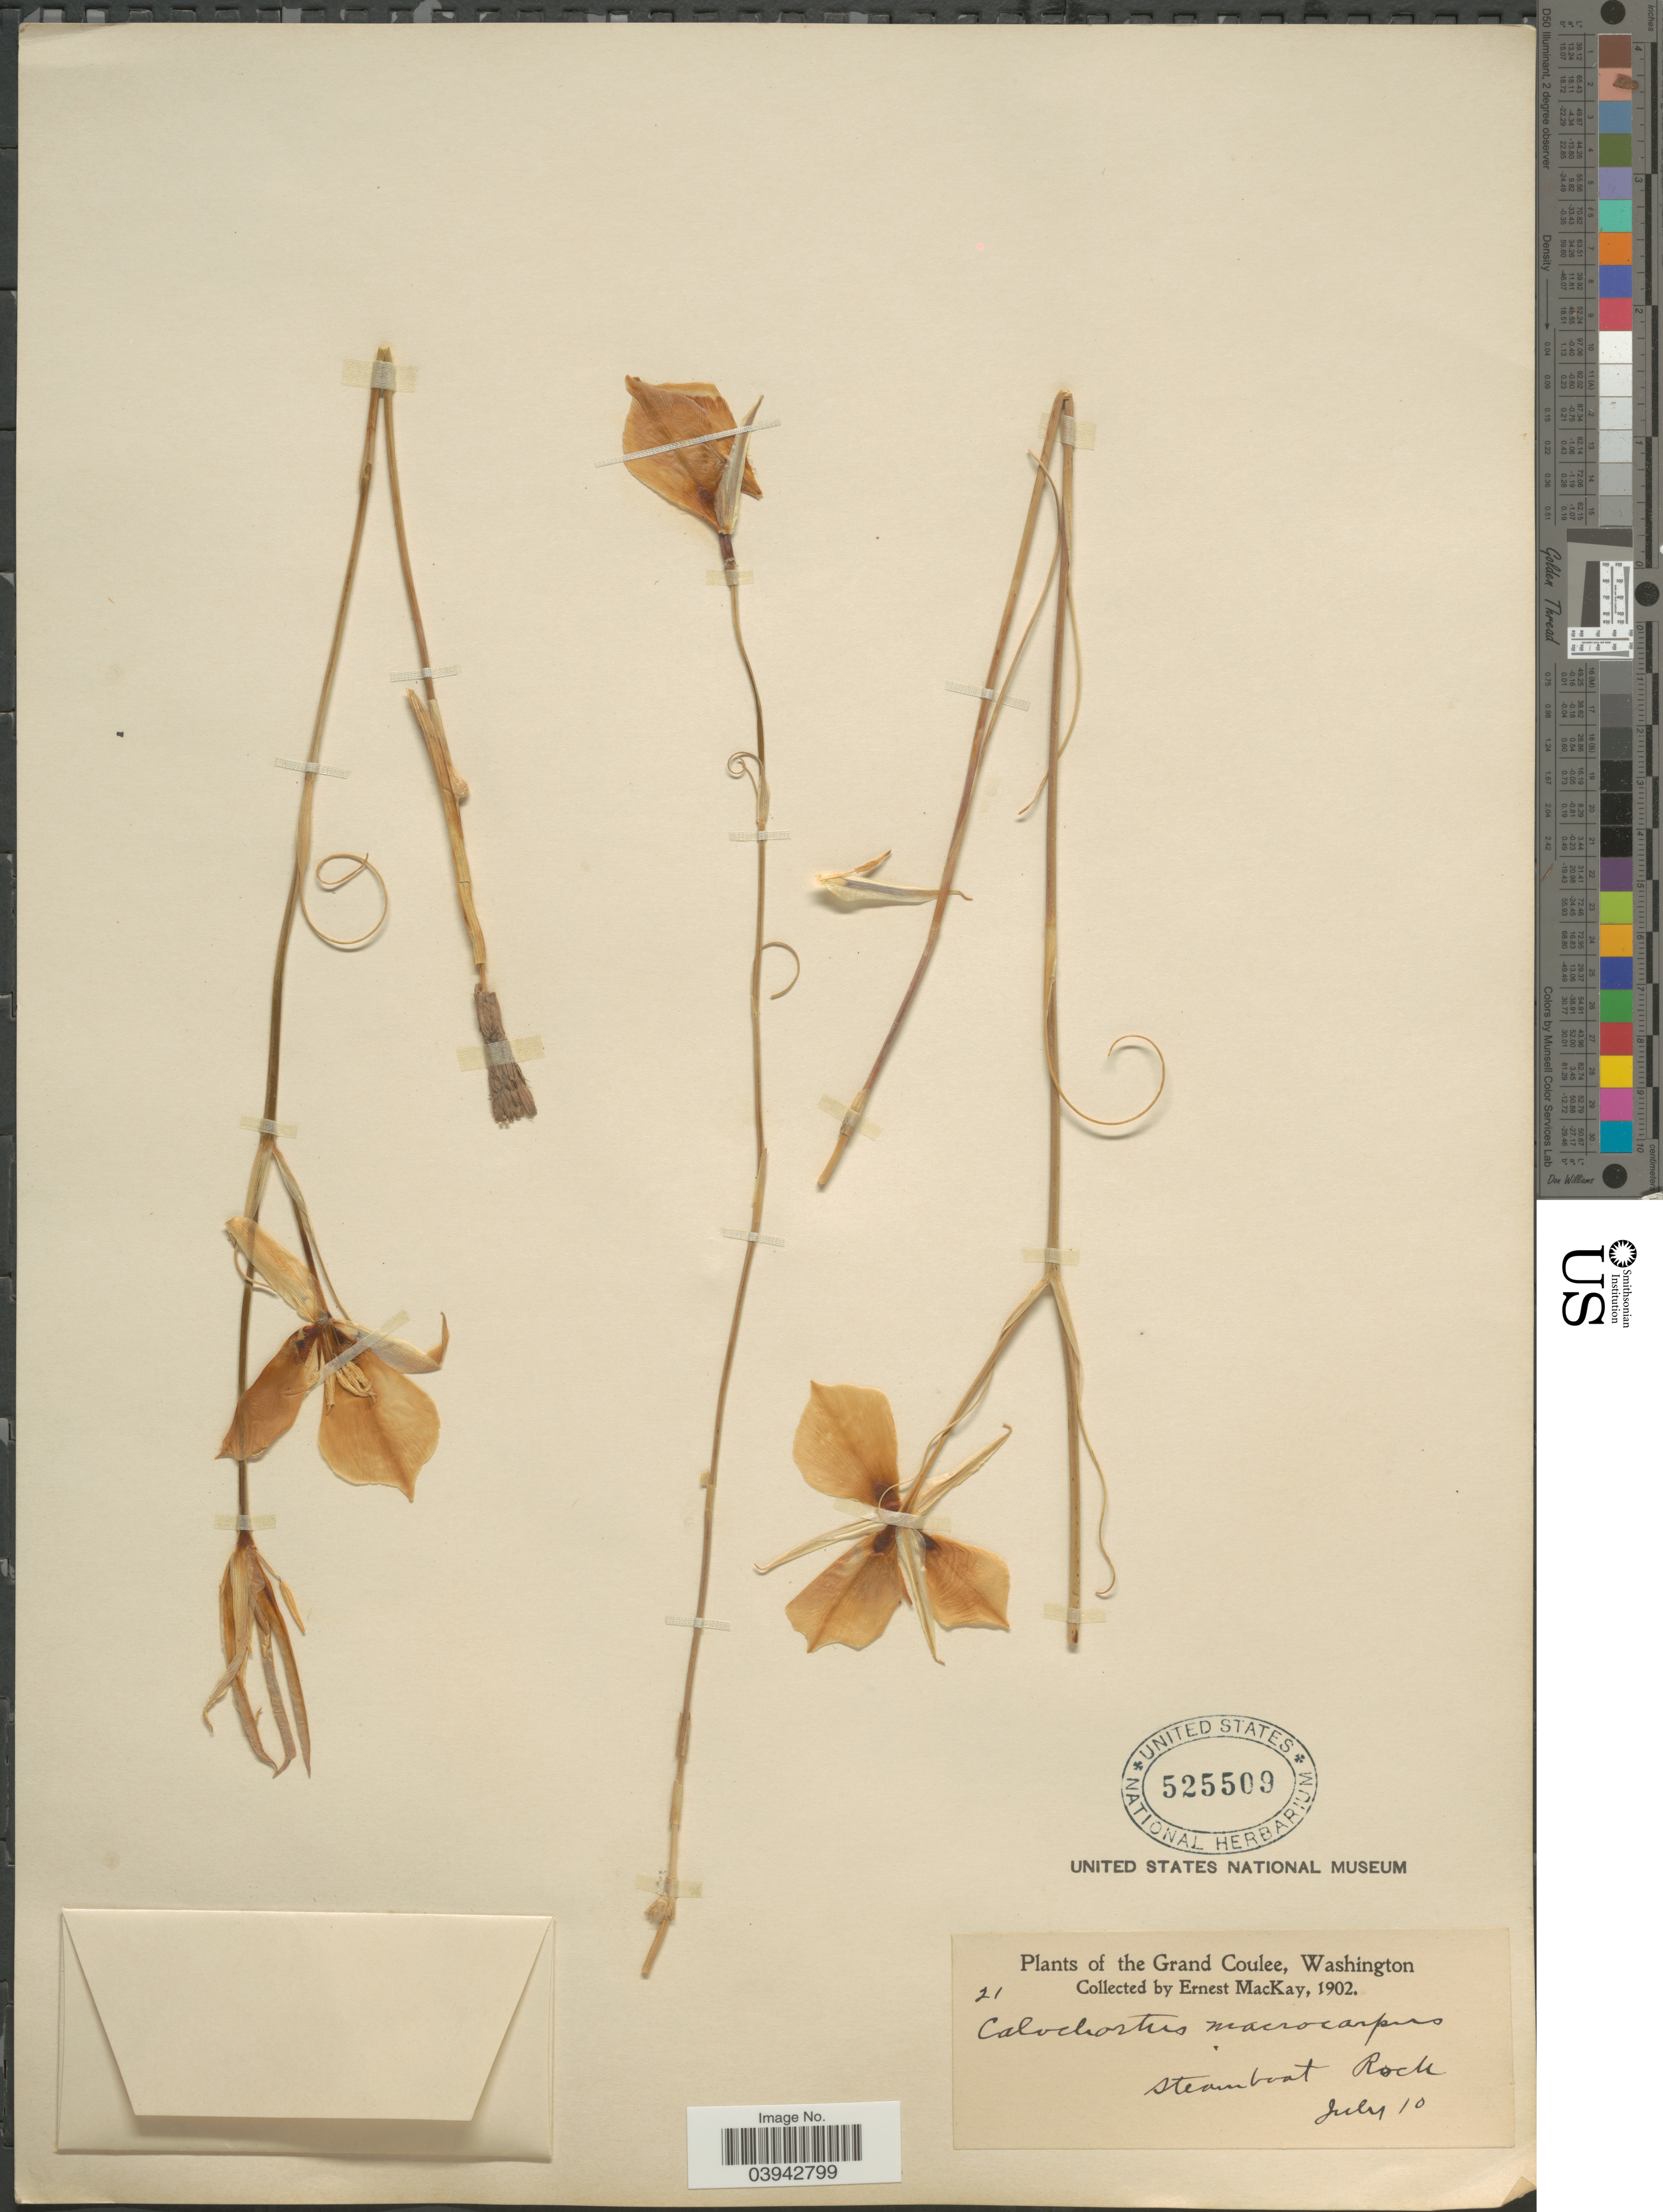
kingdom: Plantae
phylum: Tracheophyta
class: Liliopsida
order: Liliales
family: Liliaceae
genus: Calochortus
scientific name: Calochortus macrocarpus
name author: Douglas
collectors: E. MacKay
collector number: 21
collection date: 1902-07-10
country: United States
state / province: Washington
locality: The Grand Coulee. Steamboat Rock.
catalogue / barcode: US 525509